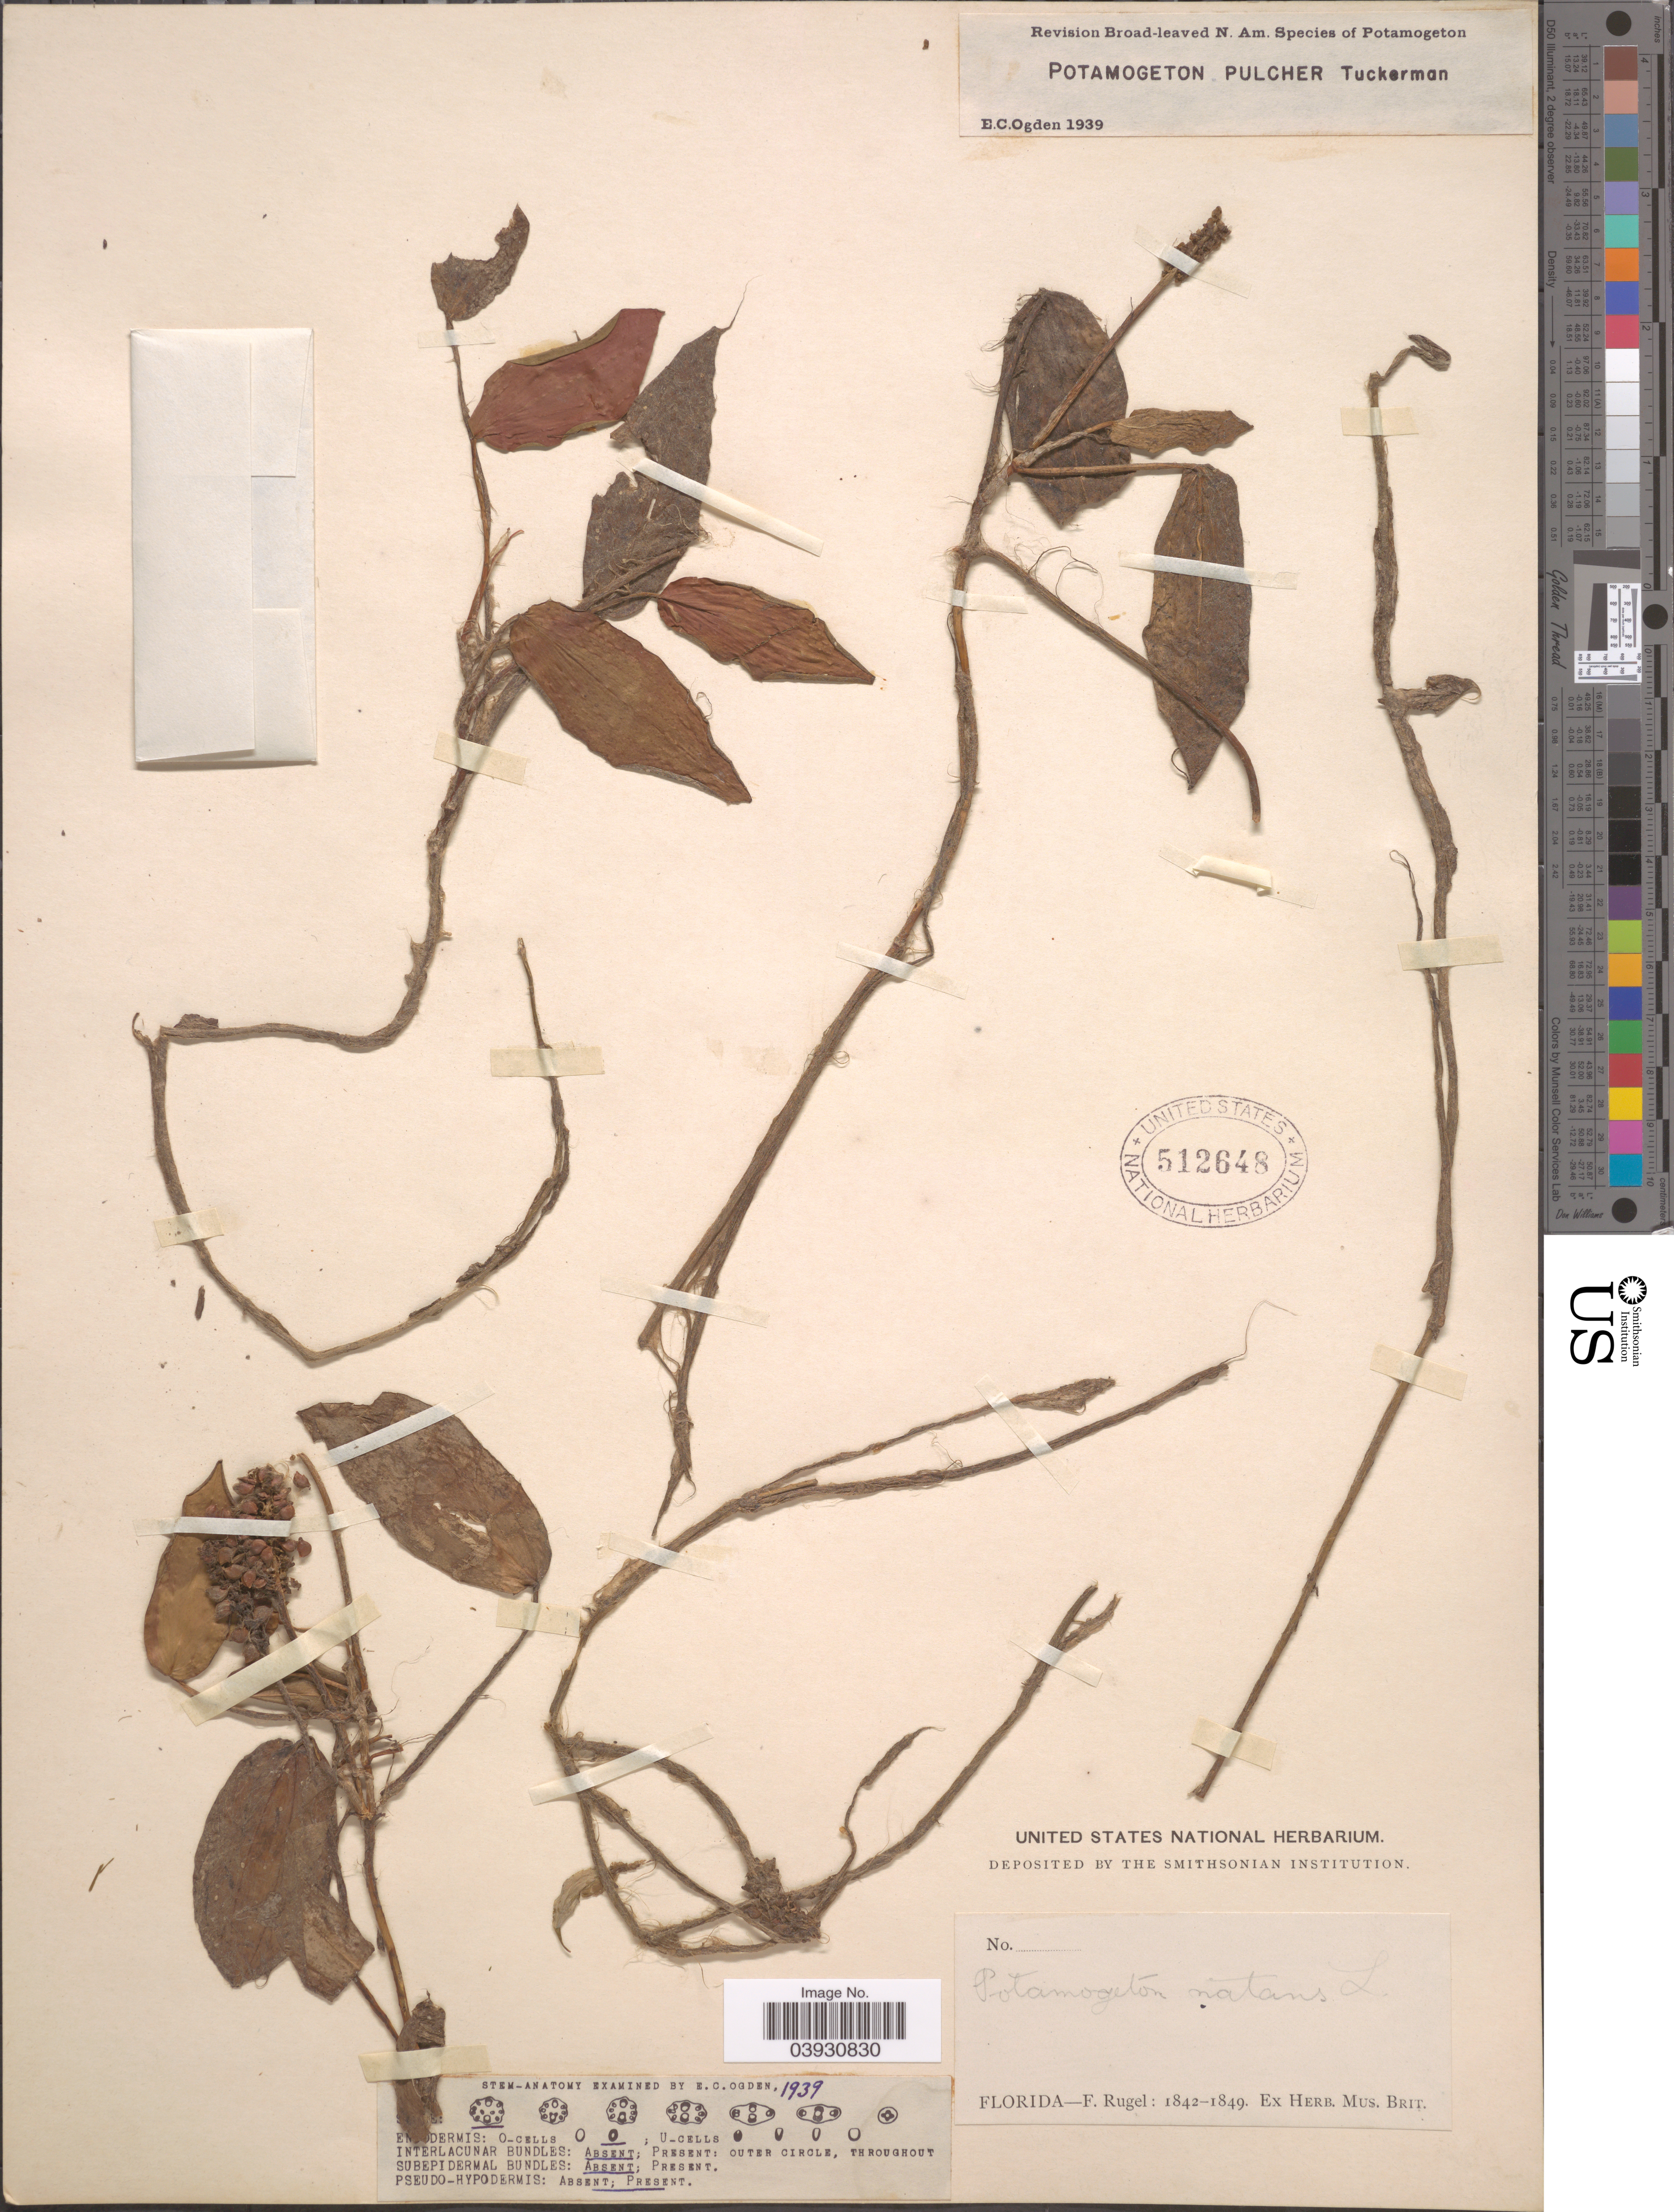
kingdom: Plantae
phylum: Tracheophyta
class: Liliopsida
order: Alismatales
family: Potamogetonaceae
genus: Potamogeton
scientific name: Potamogeton pulcher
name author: Tuck.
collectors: F. Rugel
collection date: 1842/1849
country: United States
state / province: Florida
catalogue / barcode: US 512648